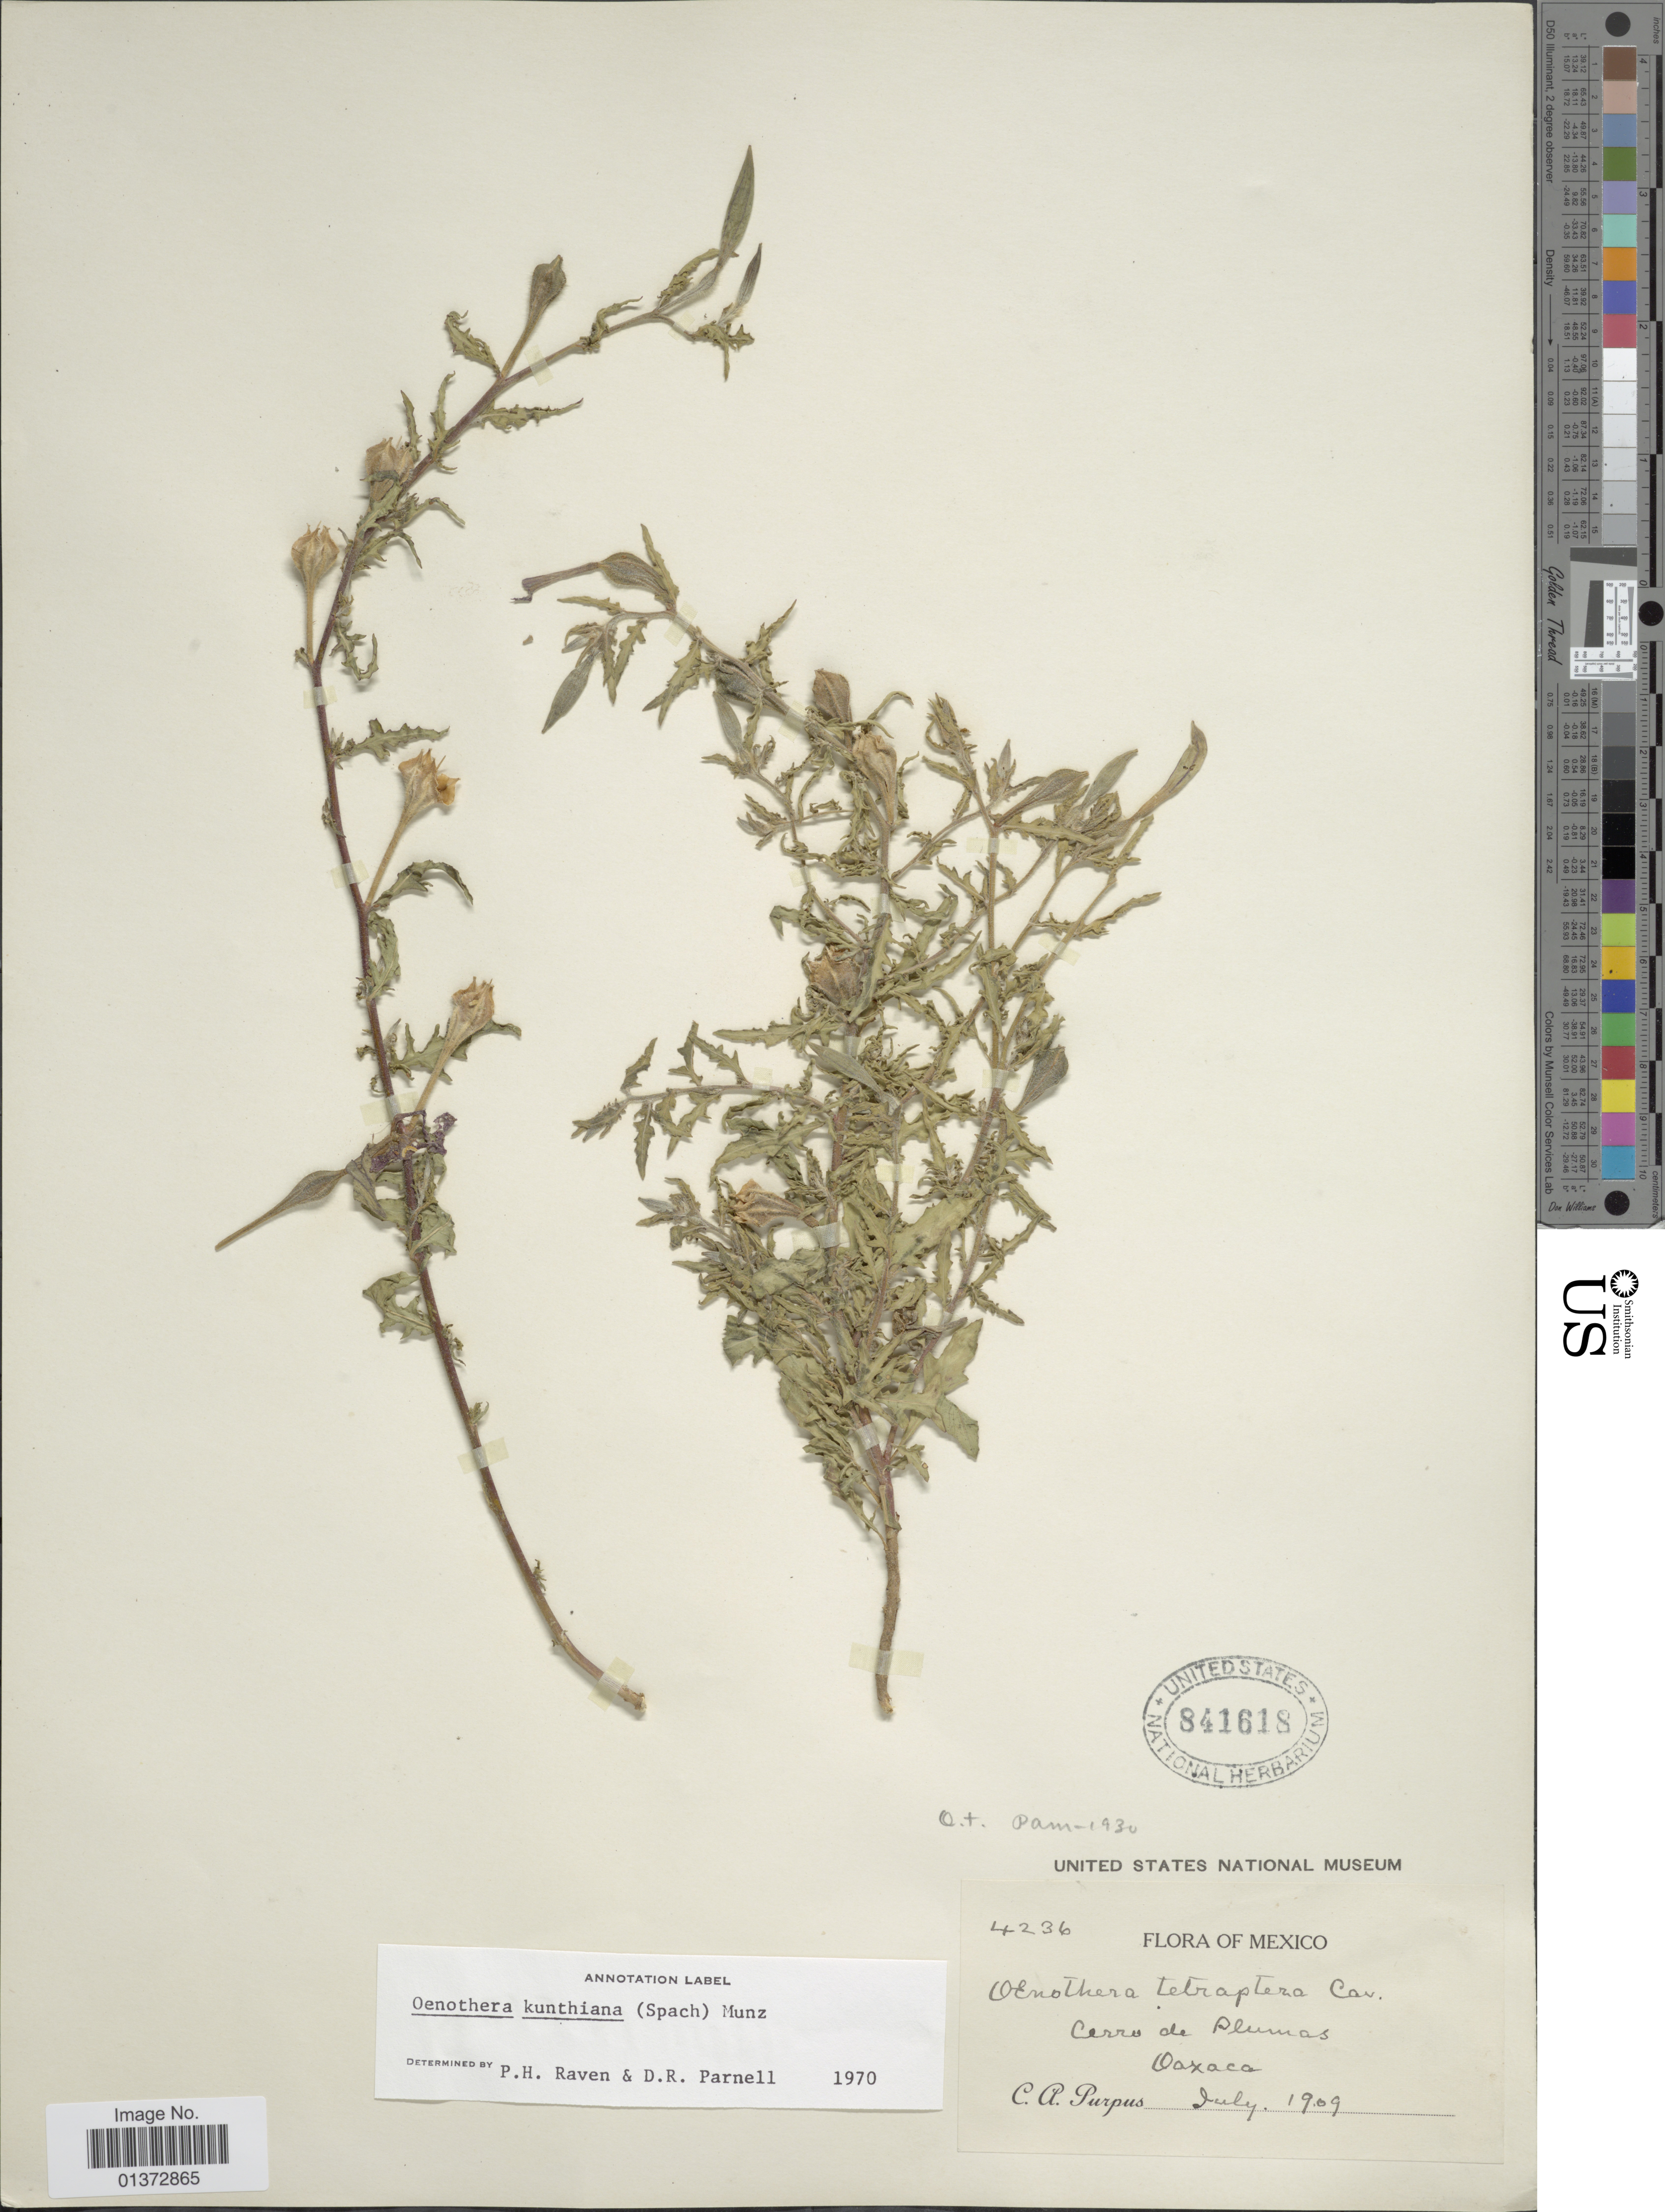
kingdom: Plantae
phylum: Tracheophyta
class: Magnoliopsida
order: Myrtales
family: Onagraceae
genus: Oenothera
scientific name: Oenothera kunthiana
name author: (Spach) Munz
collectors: C. A. Purpus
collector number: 4236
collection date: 1909-07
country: Mexico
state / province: Oaxaca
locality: Cerro de Plumas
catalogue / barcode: US 841618